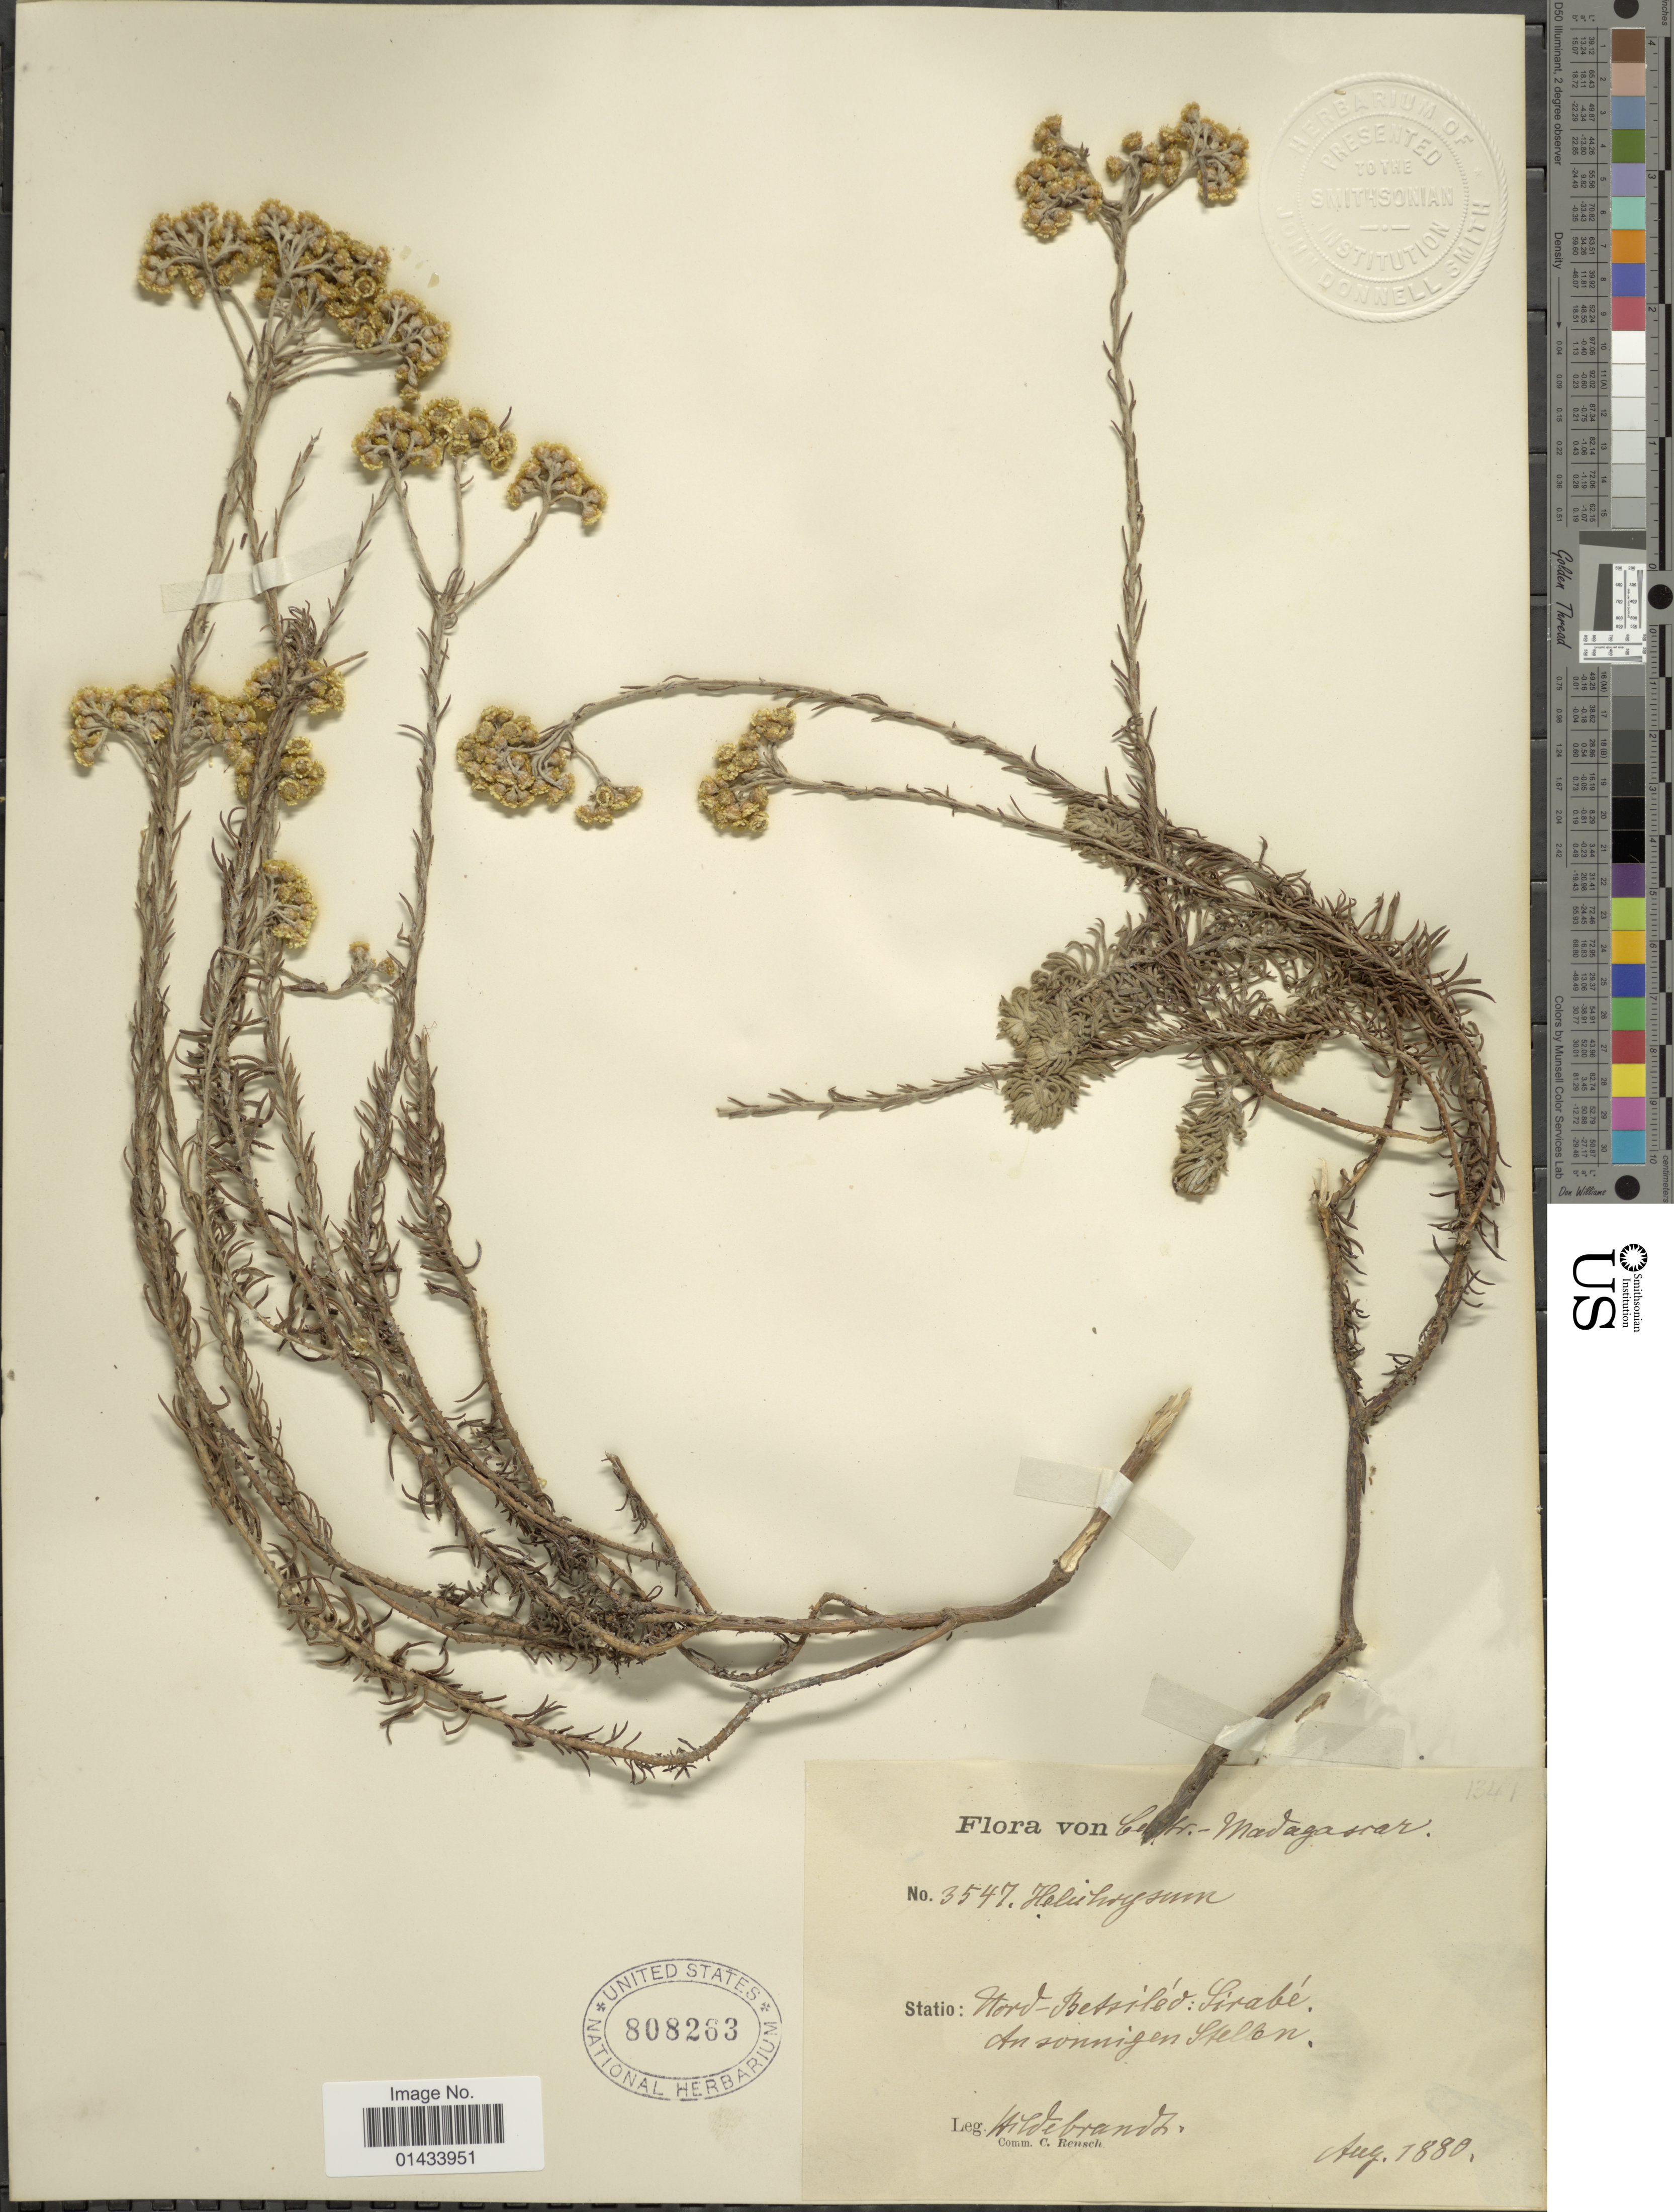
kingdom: Plantae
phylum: Tracheophyta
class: Magnoliopsida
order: Asterales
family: Asteraceae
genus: Helichrysum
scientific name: Helichrysum sp.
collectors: J. Hildebrandt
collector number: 3547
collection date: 1880-01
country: Madagascar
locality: Central-Madagascar, Statio: Nord-Betsiléd; Sirabé, in somigen Stellen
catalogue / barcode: US 808263